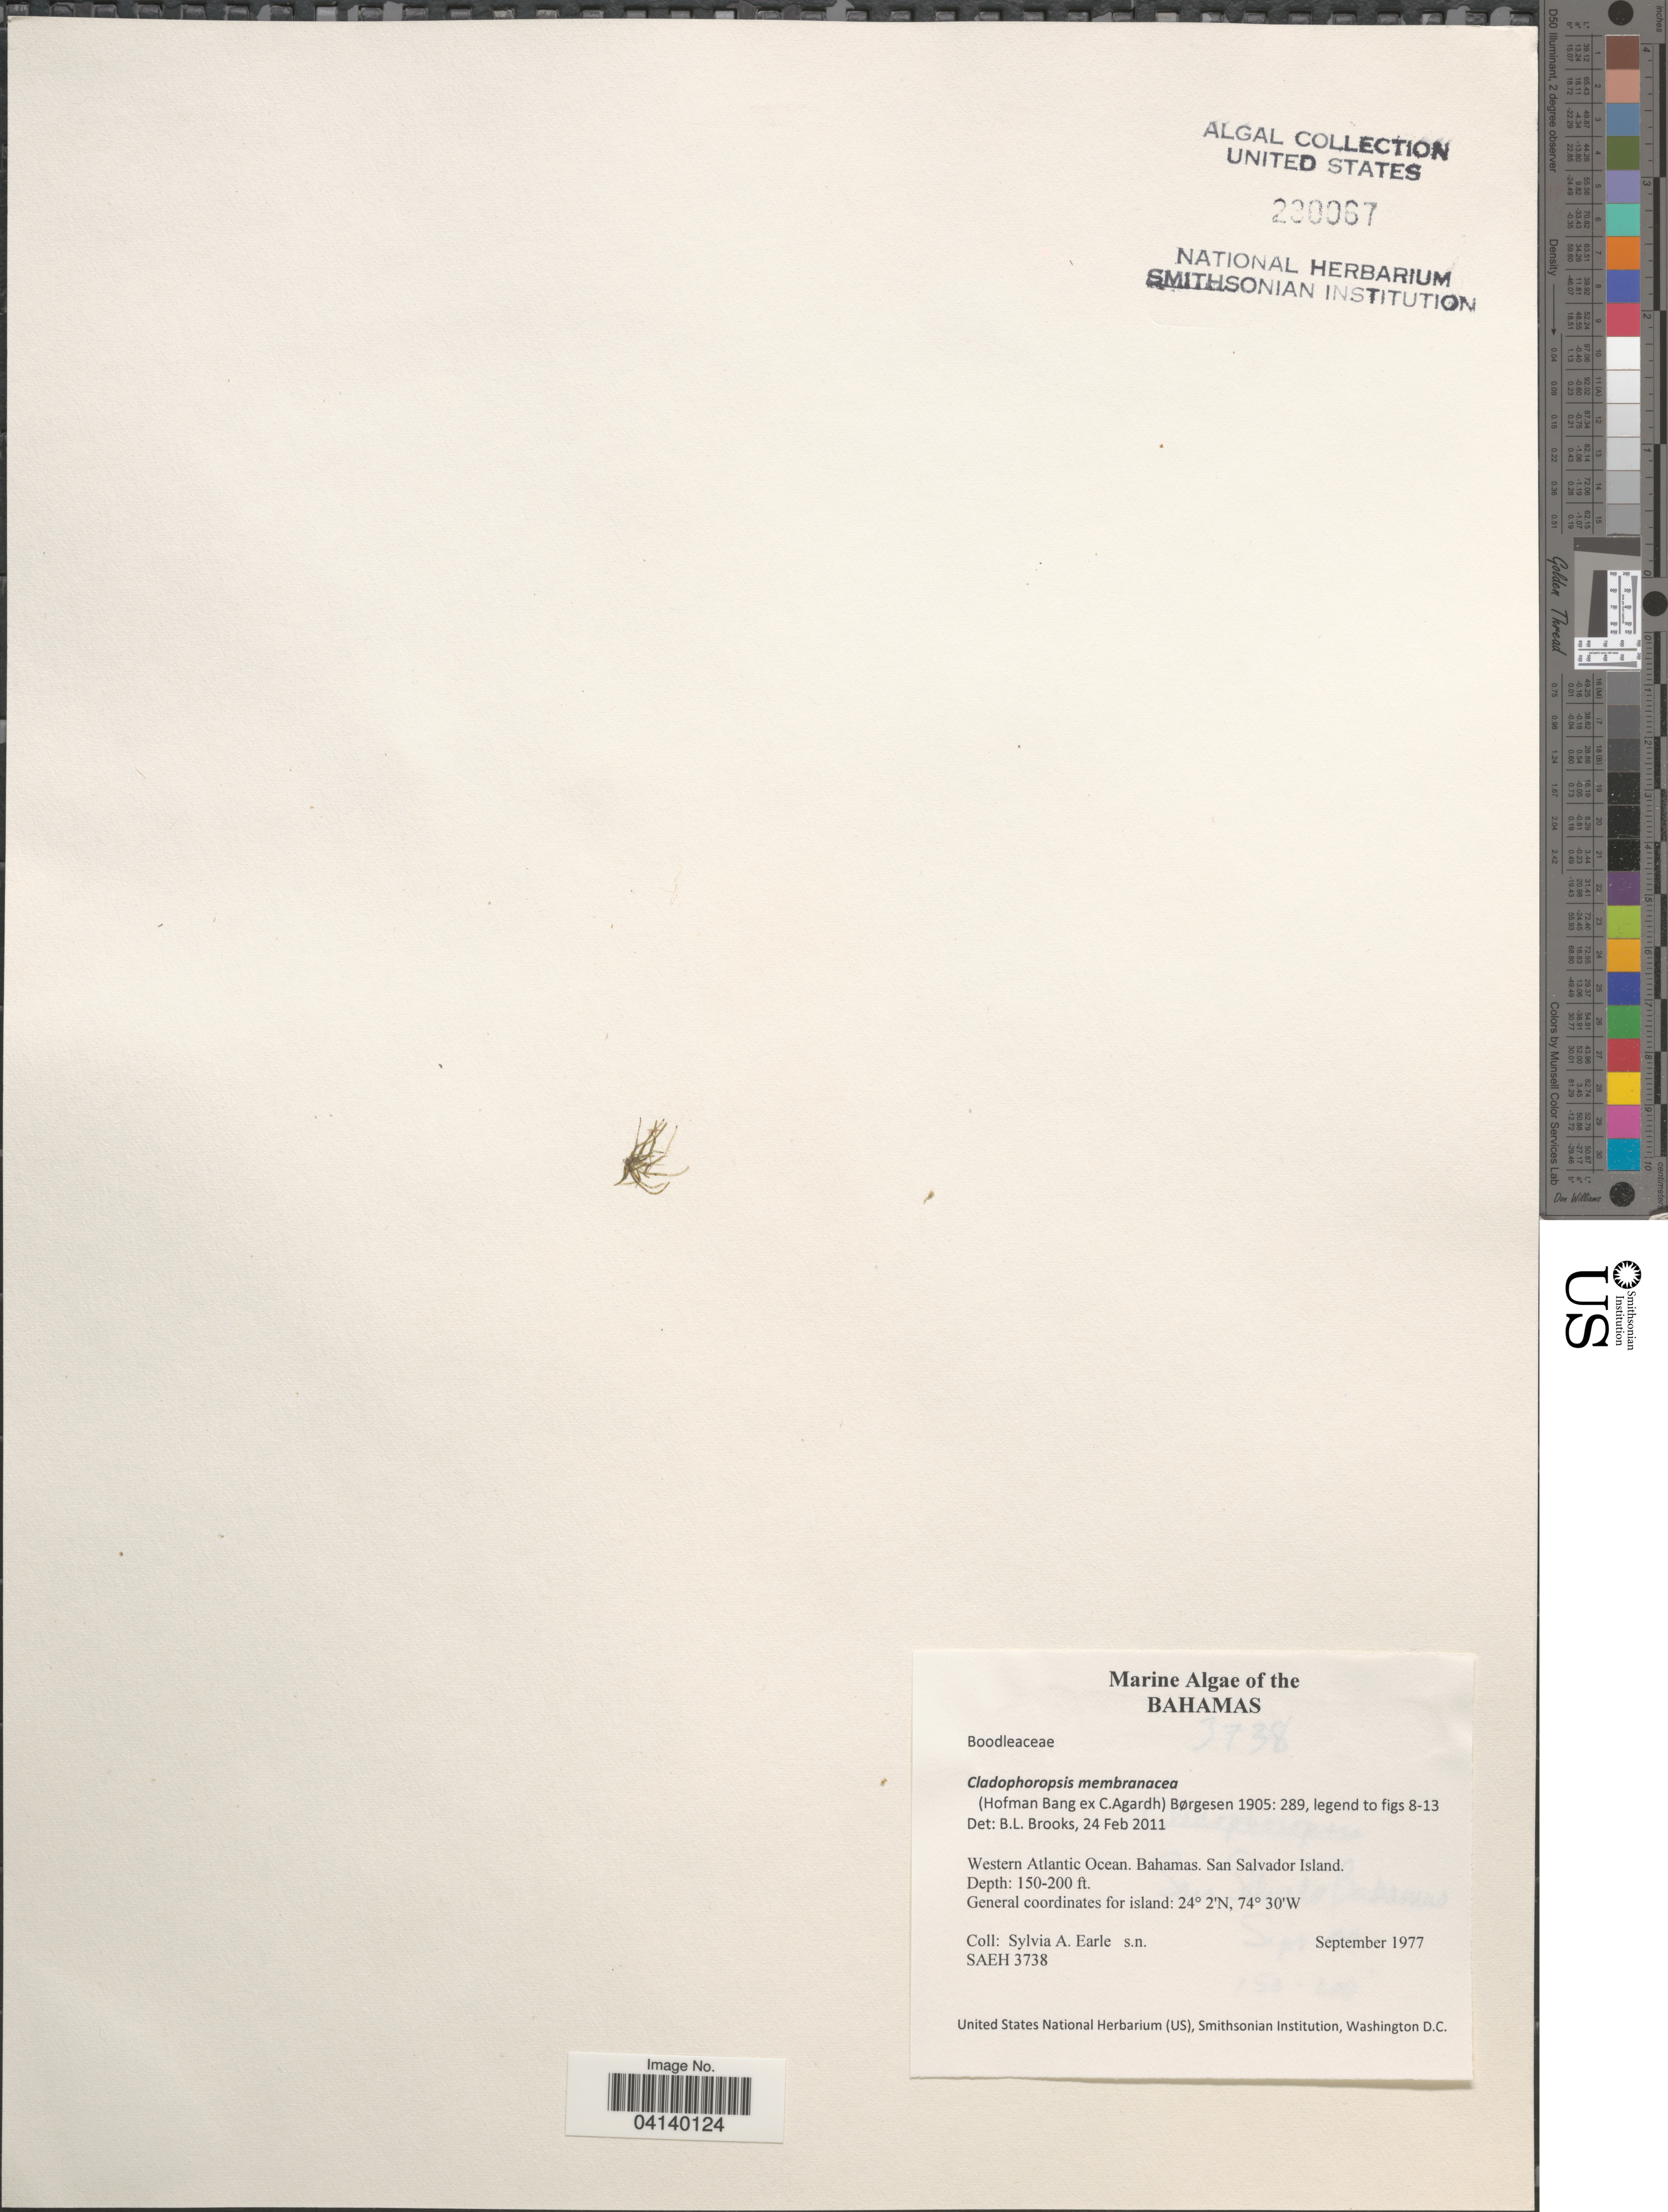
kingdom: Plantae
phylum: Chlorophyta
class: Ulvophyceae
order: Siphonocladales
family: Boodleaceae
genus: Cladophoropsis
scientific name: Cladophoropsis membranacea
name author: (Hofman-Bang) Børgesen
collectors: S. A. Earle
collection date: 1977-09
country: Bahamas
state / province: San Salvador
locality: Western Atlantic Ocean.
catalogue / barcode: US 230067